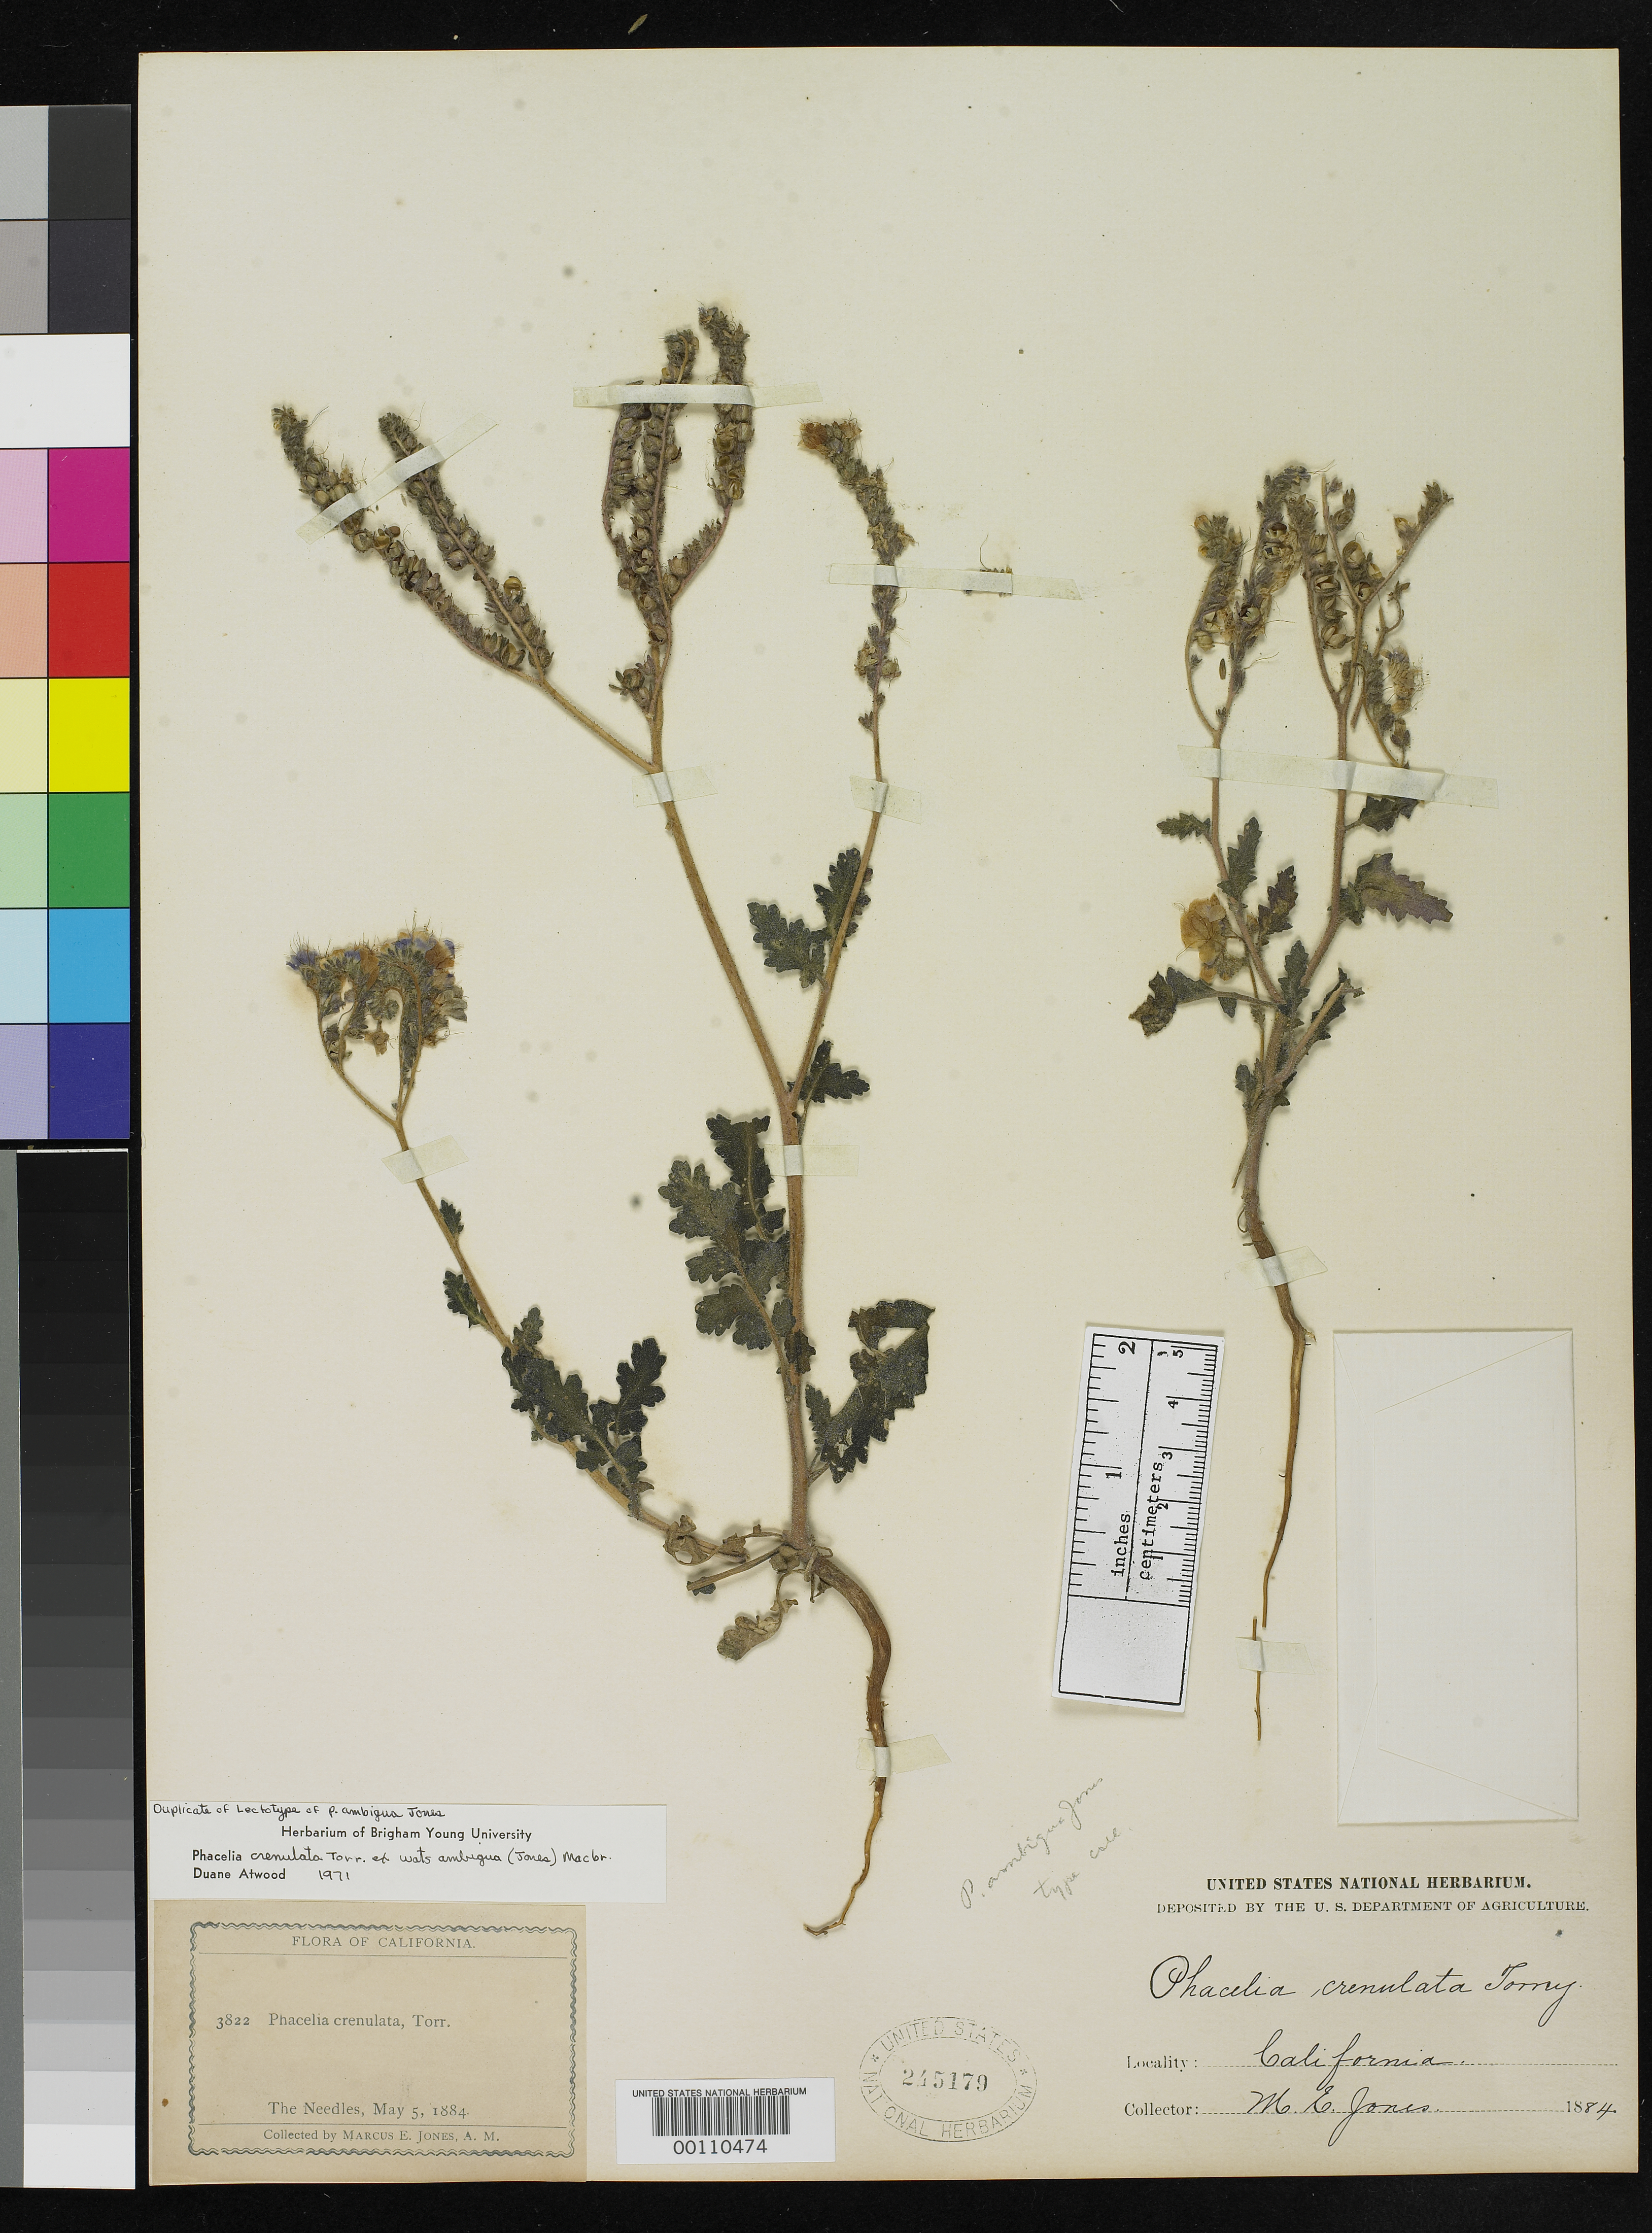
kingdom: Plantae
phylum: Tracheophyta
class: Magnoliopsida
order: Boraginales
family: Hydrophyllaceae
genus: Phacelia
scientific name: Phacelia ambigua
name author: M.E. Jones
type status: Isolectotype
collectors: M. E. Jones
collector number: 3822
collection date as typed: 05 May 1884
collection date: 1884-05-05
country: United States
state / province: California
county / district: San Bernardino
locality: The Needles.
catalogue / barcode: US 245179